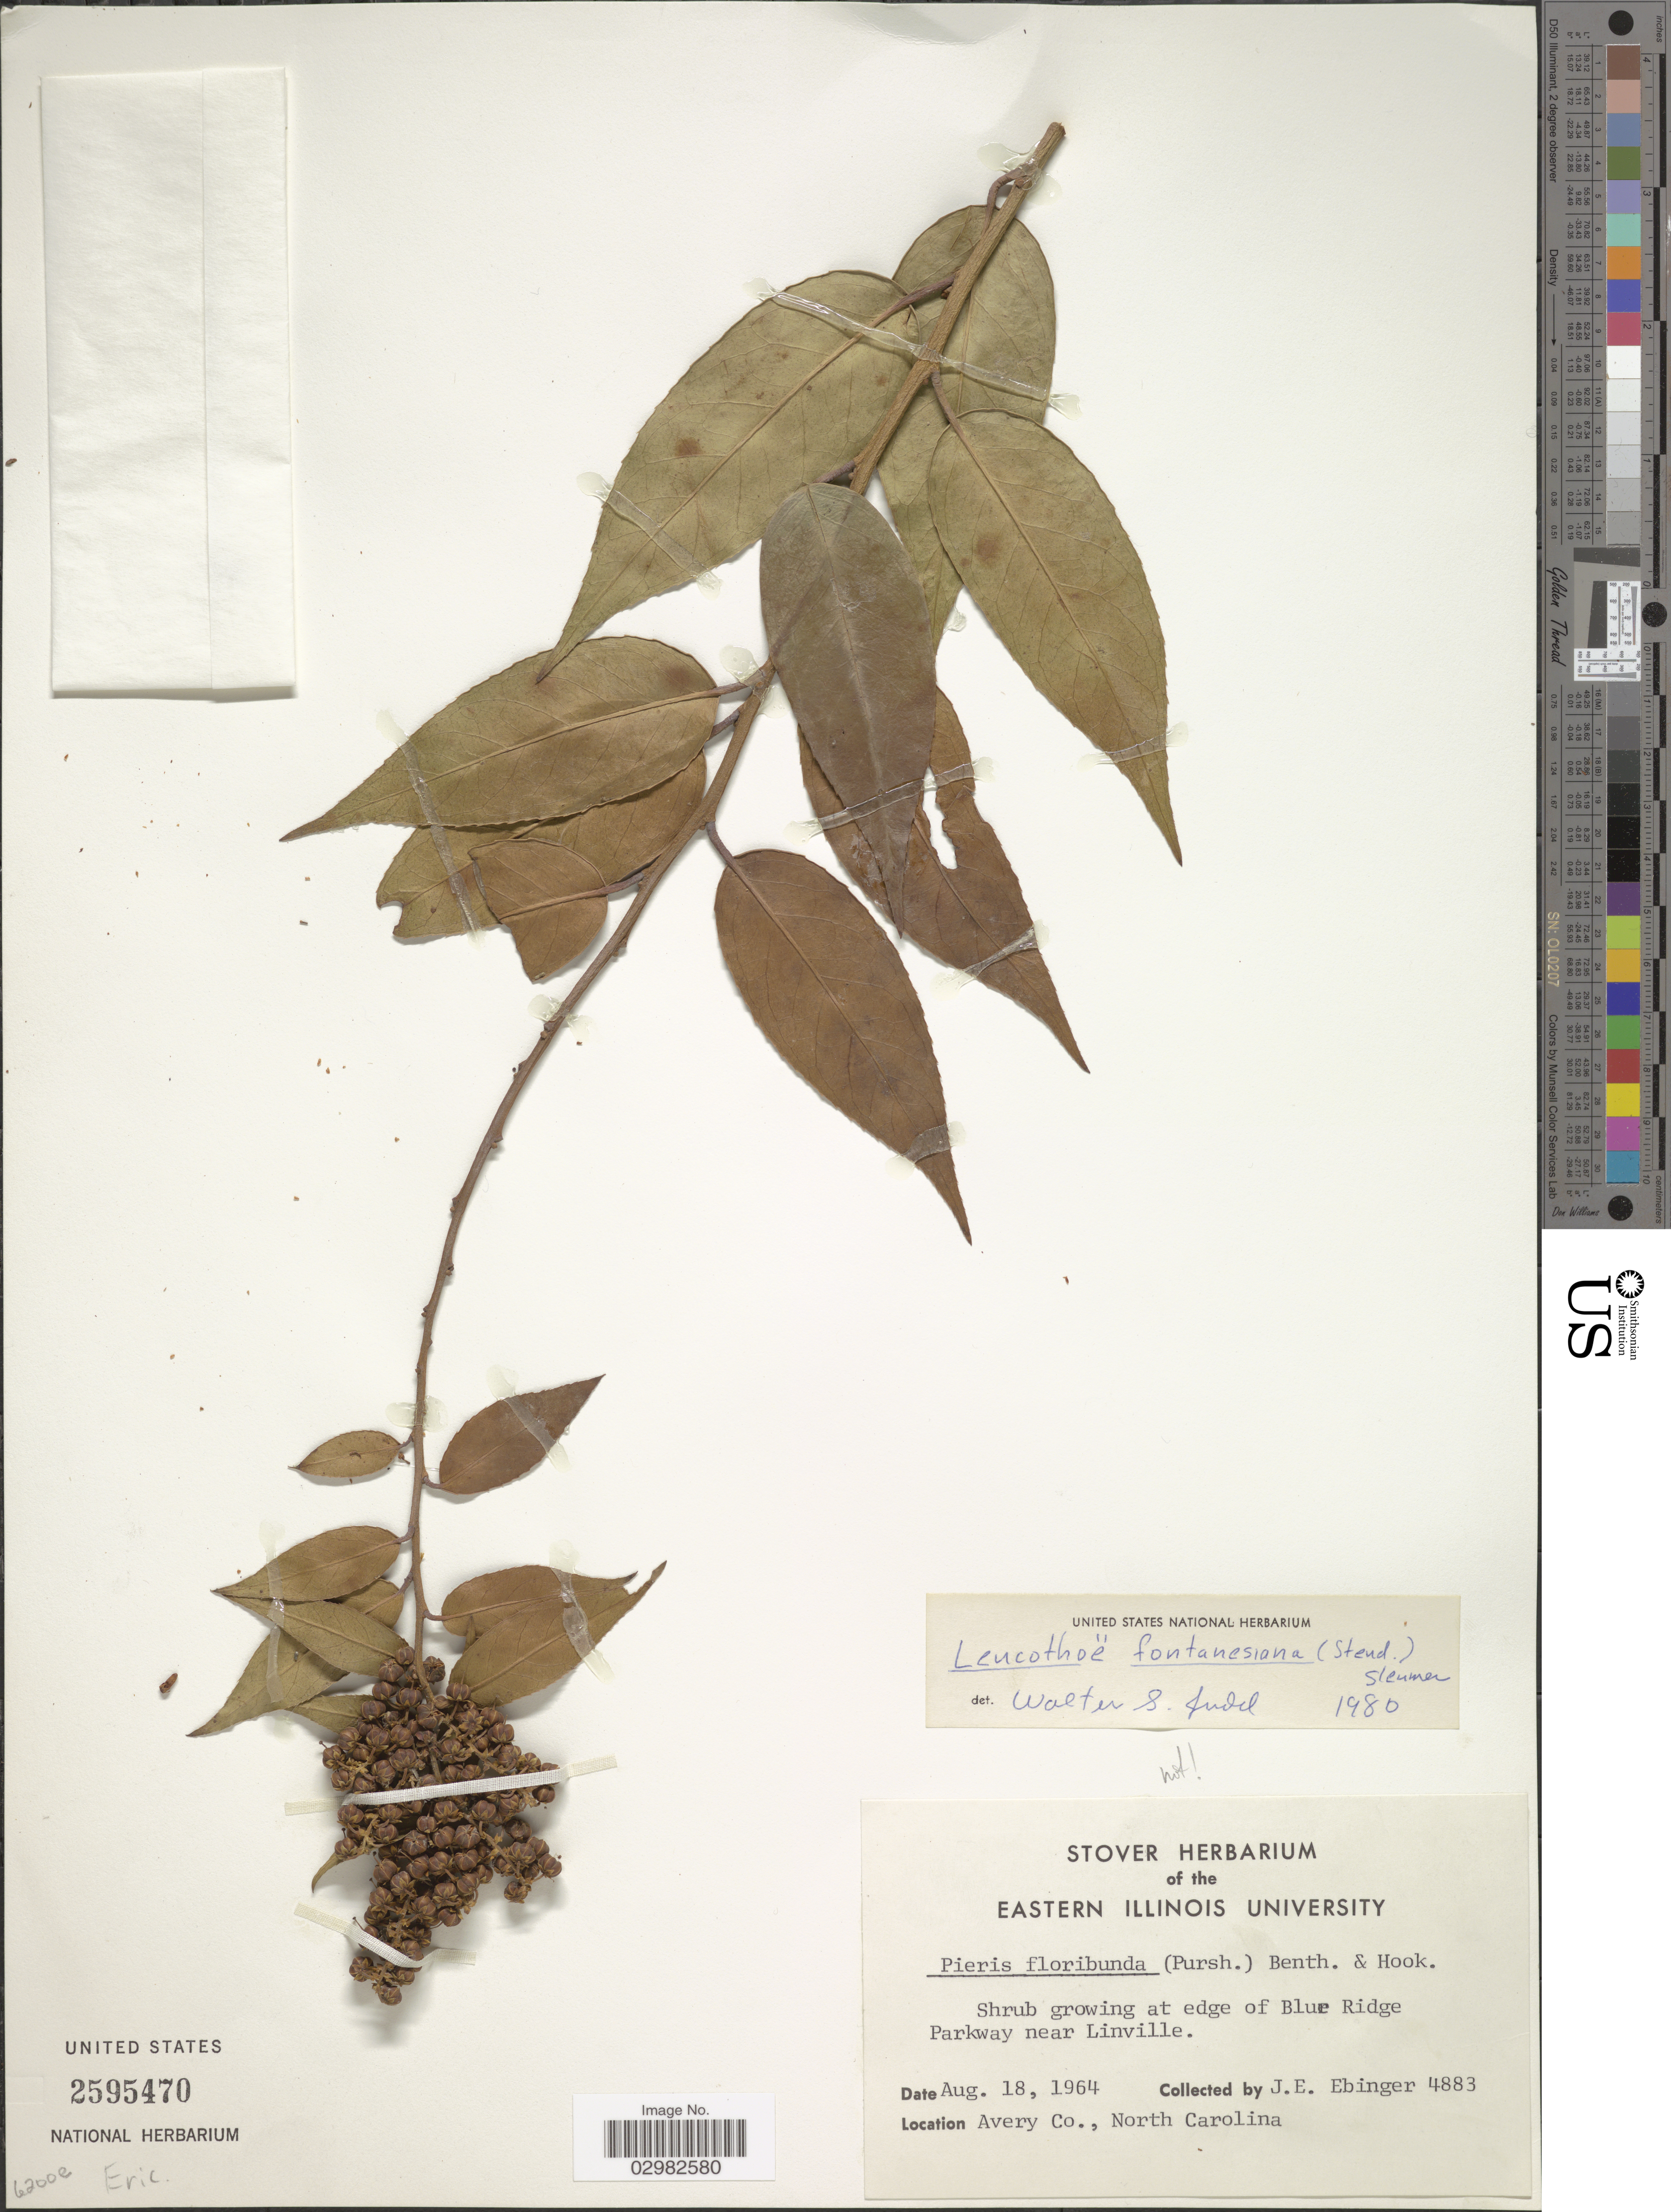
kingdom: Plantae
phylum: Tracheophyta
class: Magnoliopsida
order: Ericales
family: Ericaceae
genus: Leucothoe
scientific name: Leucothoë fontanesiana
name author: (Steud.) Sleumer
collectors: J. Ebinger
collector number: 4883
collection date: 1964-08-18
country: United States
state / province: North Carolina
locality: Shrub growing at edge of Blue Ridge Parkway near Linville, Avery Co.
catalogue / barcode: US 2595470